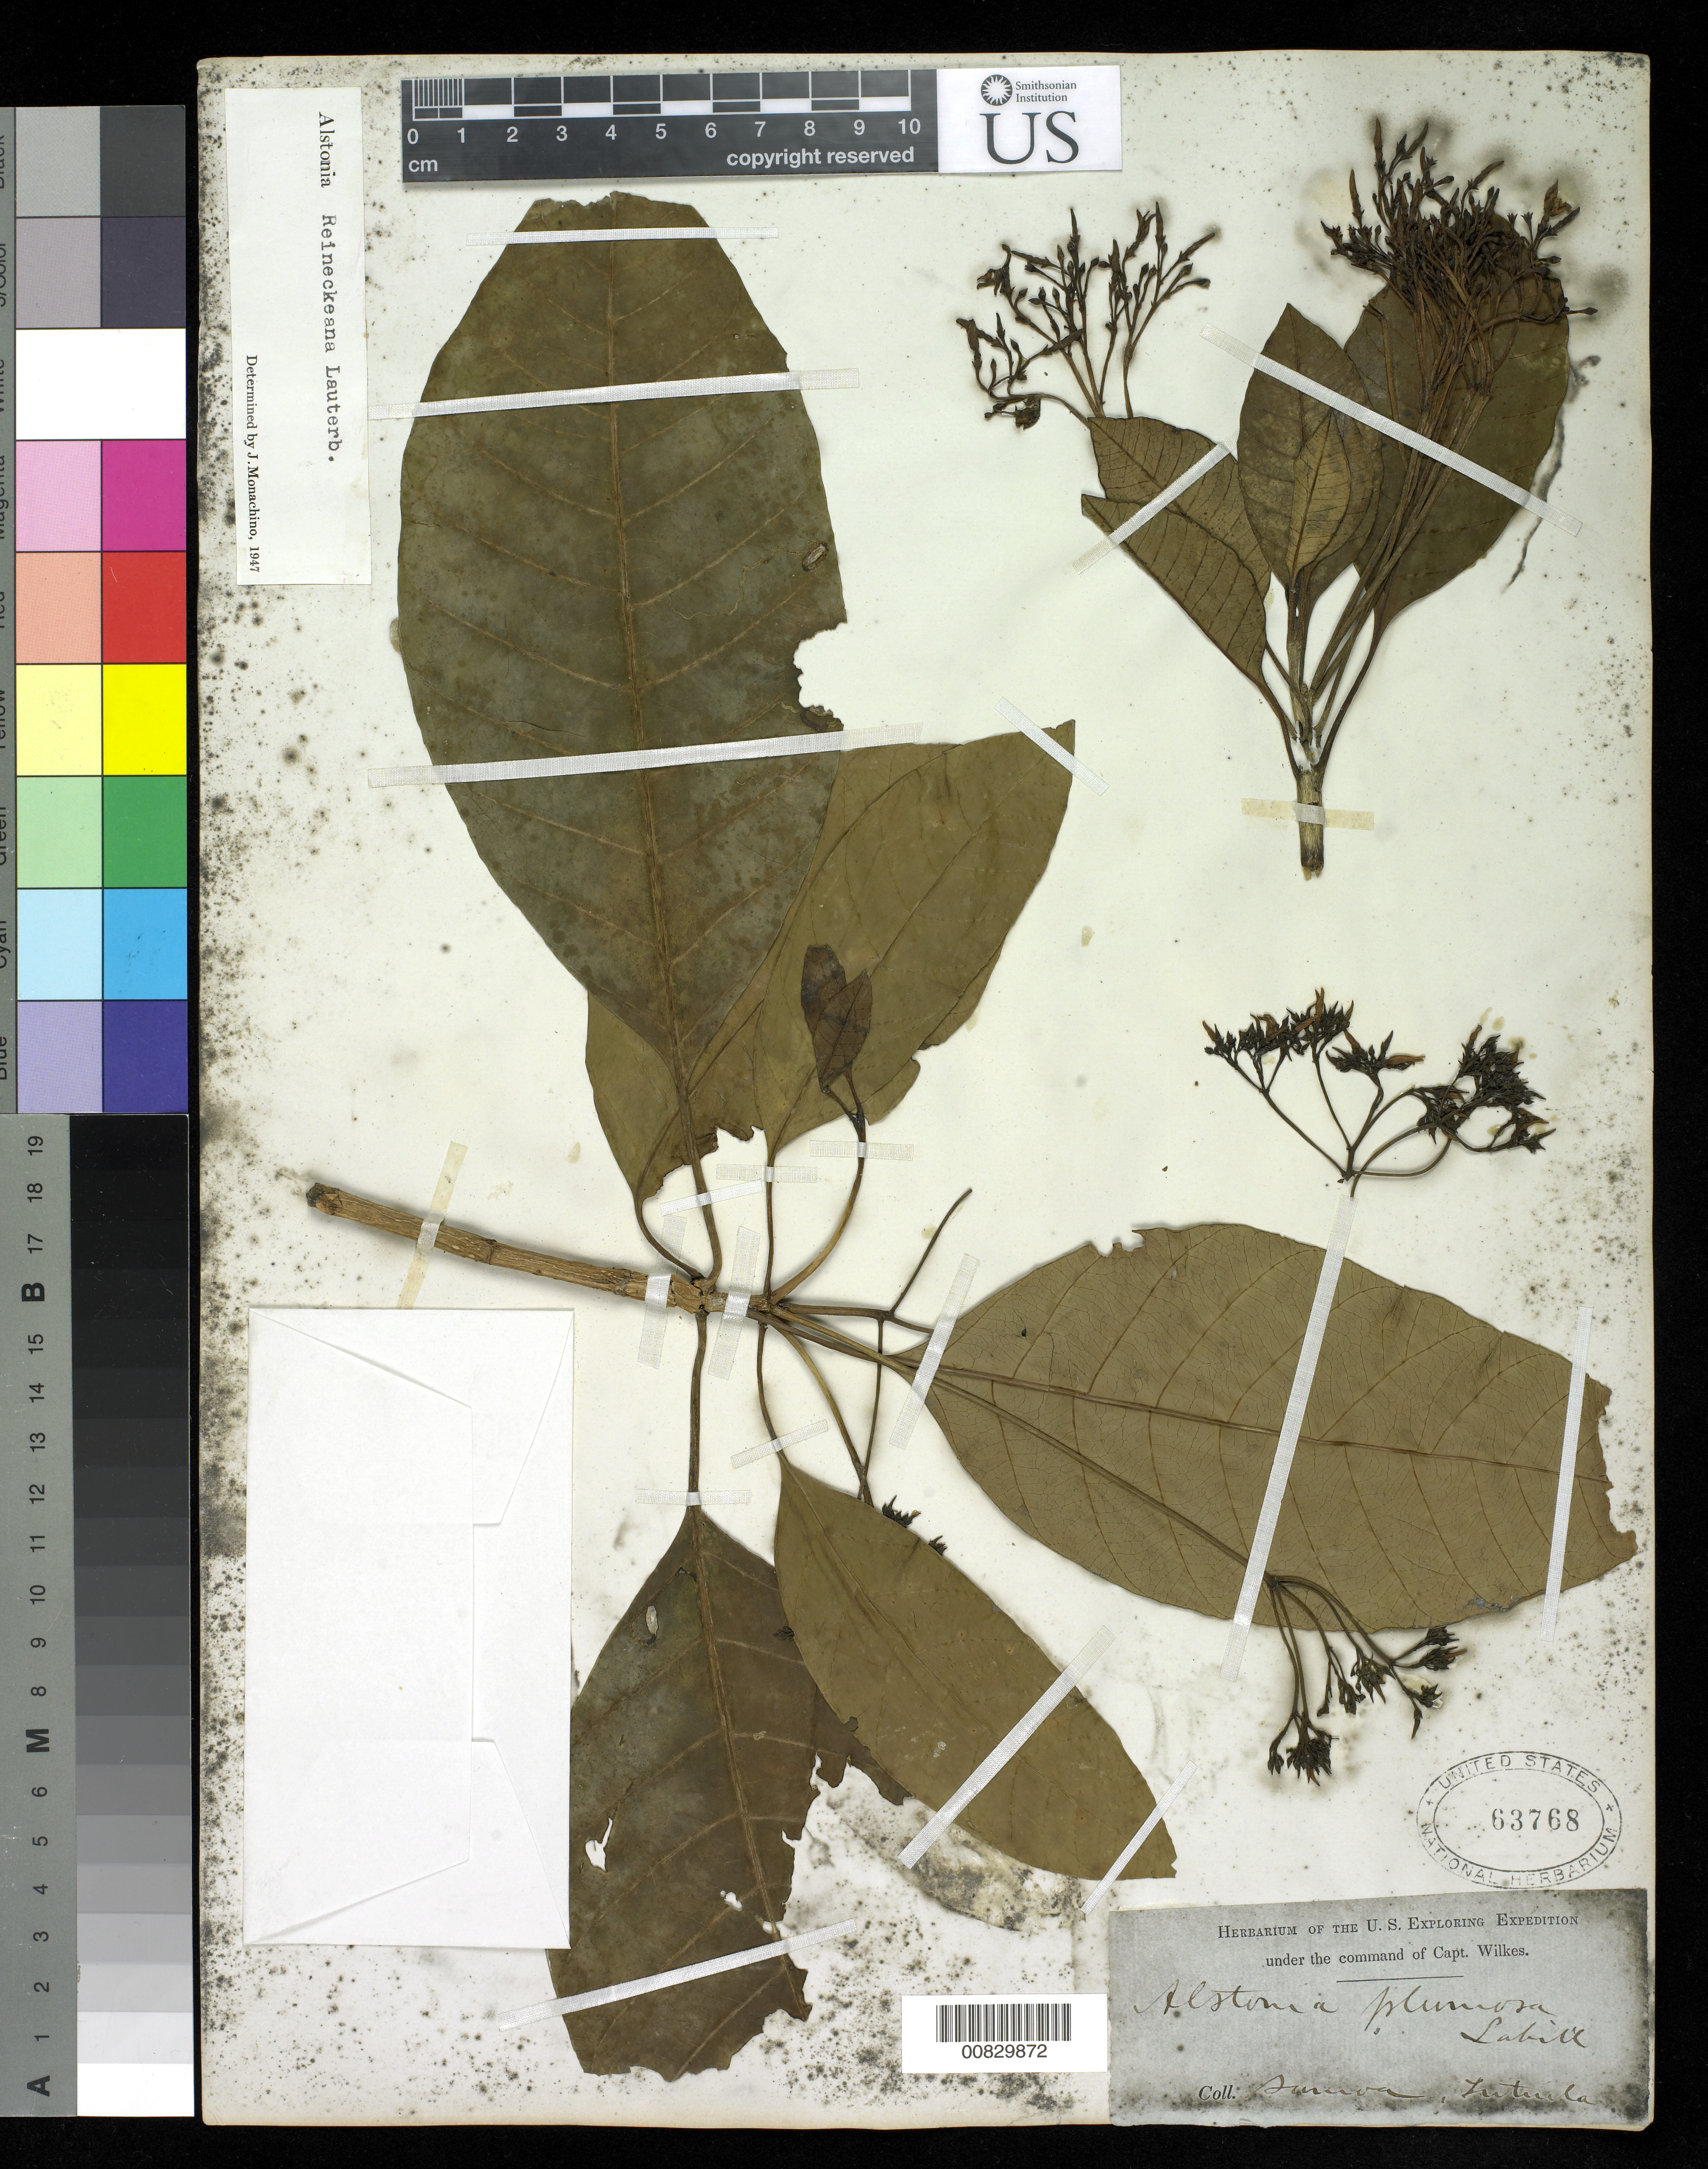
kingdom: Plantae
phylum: Tracheophyta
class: Magnoliopsida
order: Gentianales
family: Apocynaceae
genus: Alstonia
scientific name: Alstonia reineckeana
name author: Lauterb.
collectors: Wilkes Explor. Exped.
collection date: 1838/1842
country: American Samoa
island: Tutua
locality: Samoa, Tutuila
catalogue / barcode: US 63768